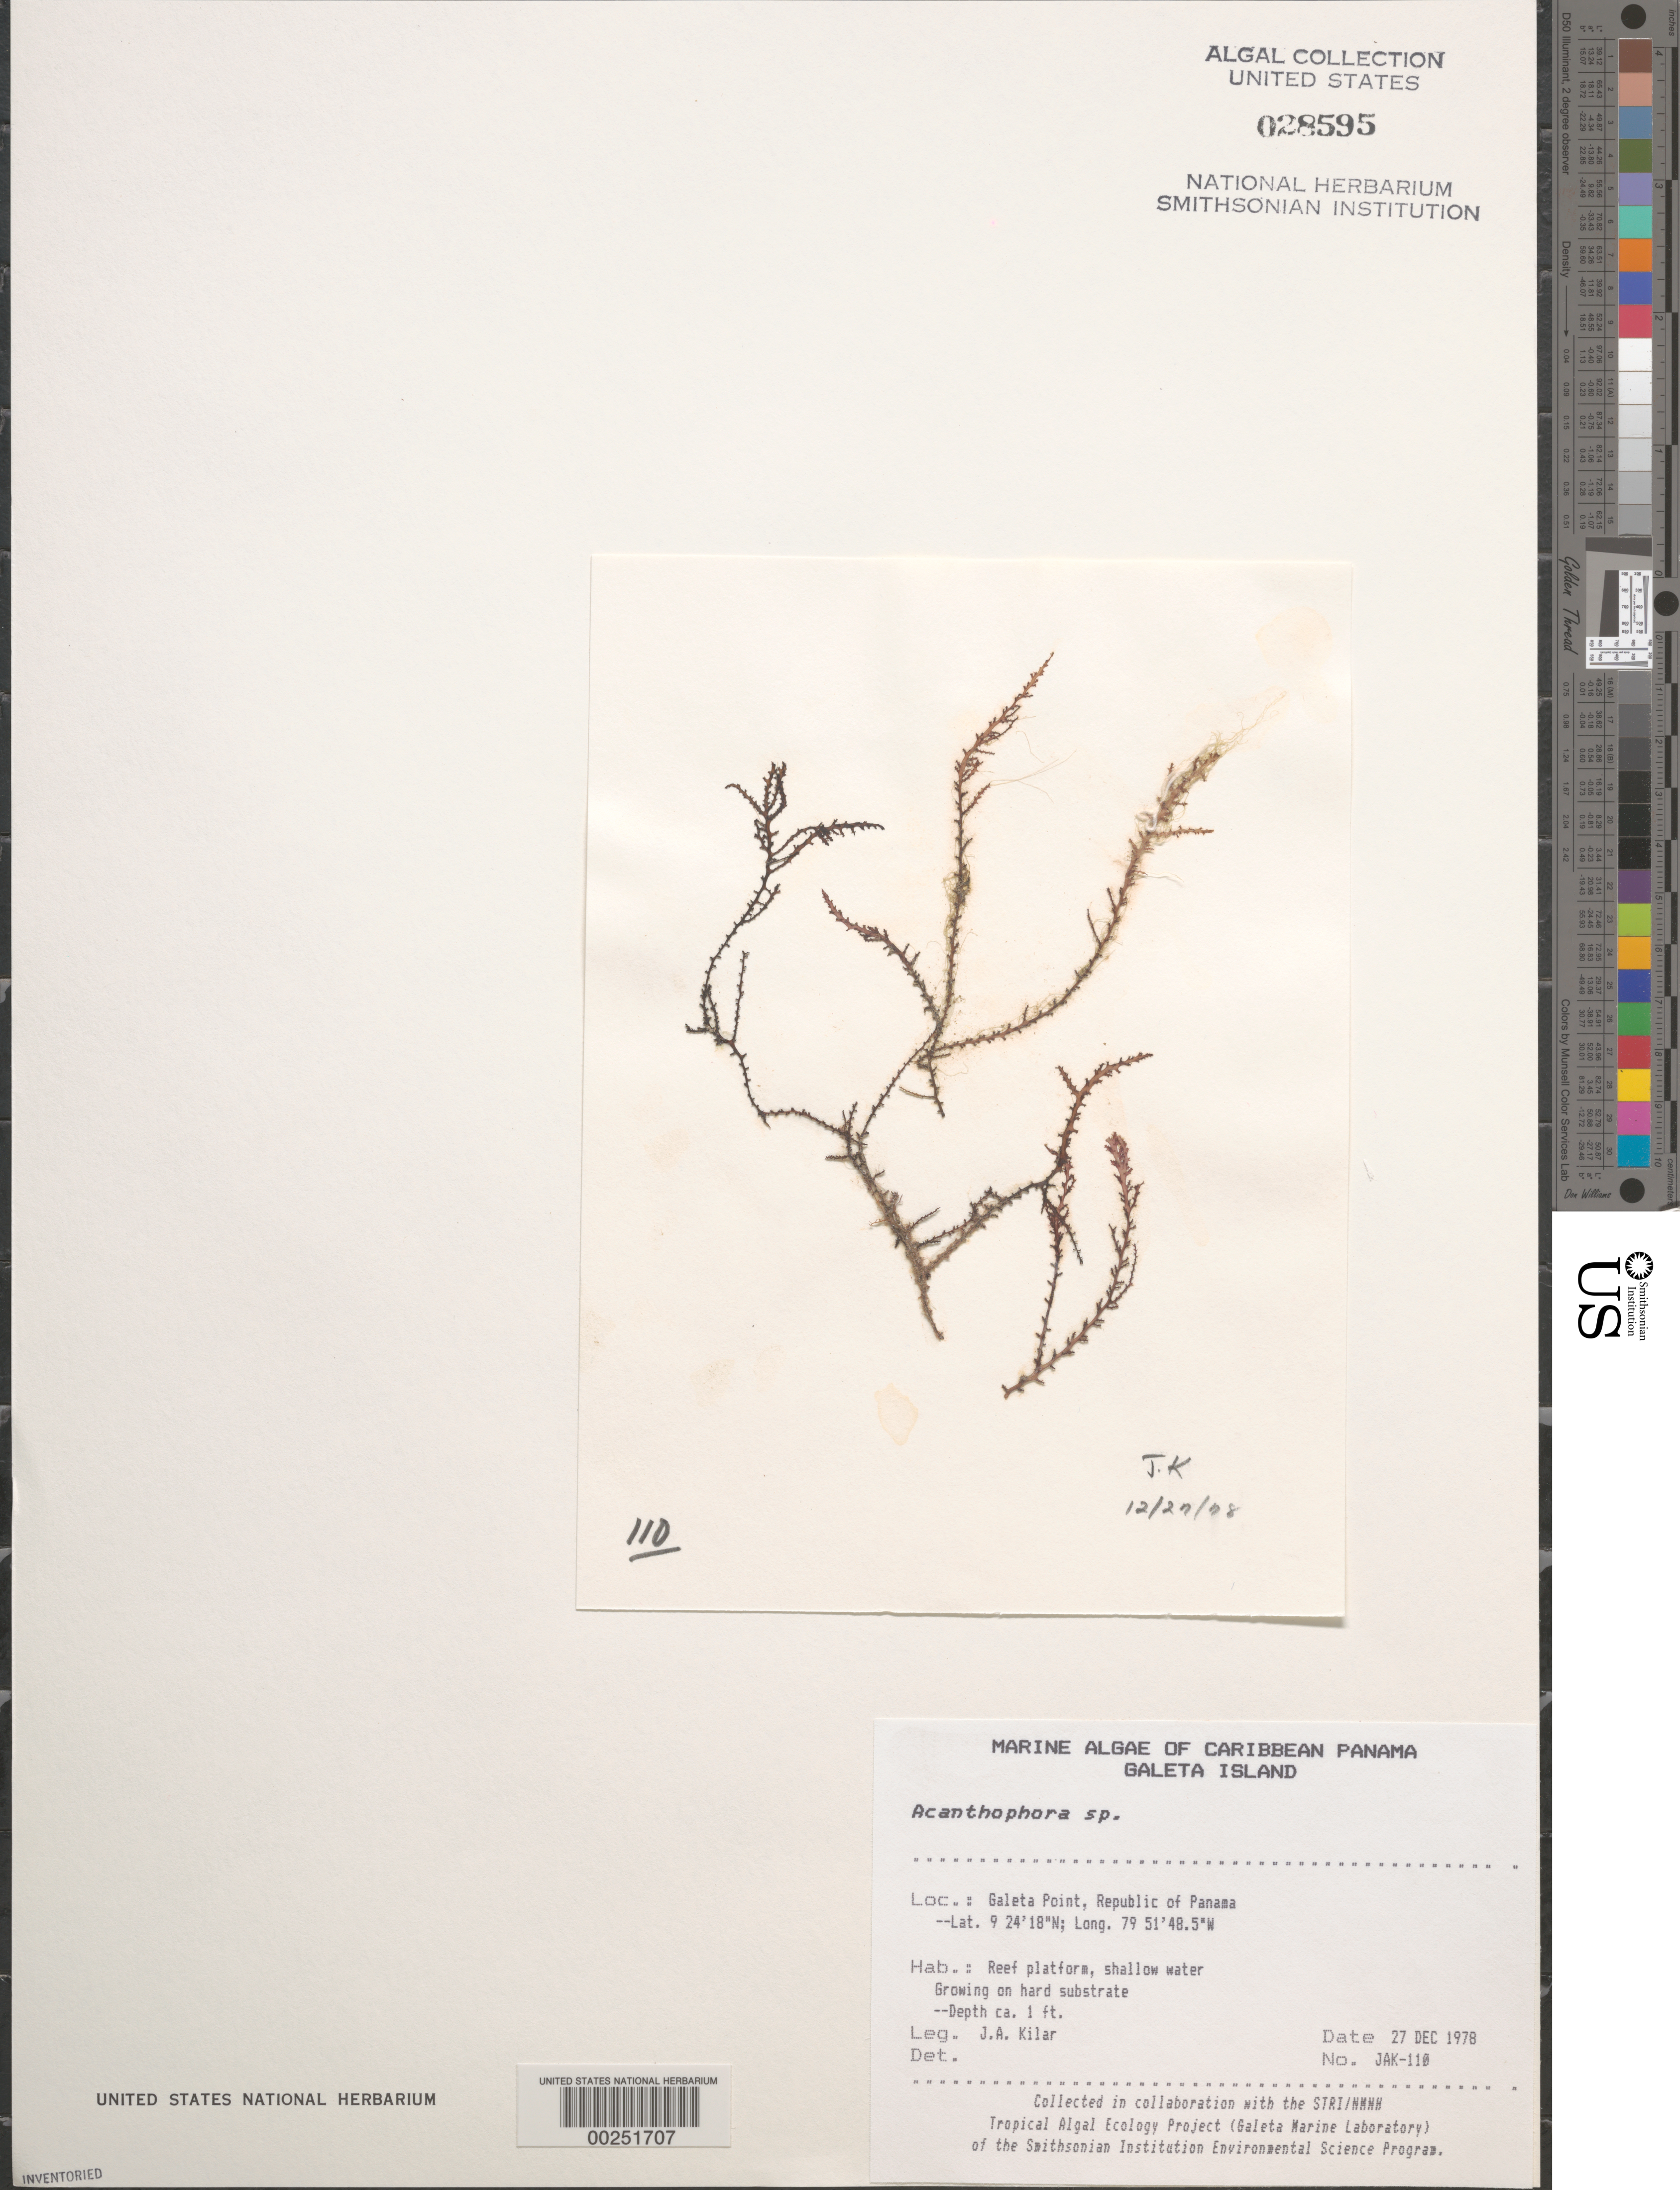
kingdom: Plantae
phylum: Rhodophyta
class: Florideophyceae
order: Ceramiales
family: Rhodomelaceae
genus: Acanthophora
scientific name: Acanthophora sp.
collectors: J. A. Kilar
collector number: JAK-110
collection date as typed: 27 Dec 1978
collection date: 1978-12-27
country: Panama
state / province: Colón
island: Galeta Island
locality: Galeta Point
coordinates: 9 24' 18" N, 79 51' 48.5" W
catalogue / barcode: US 28595